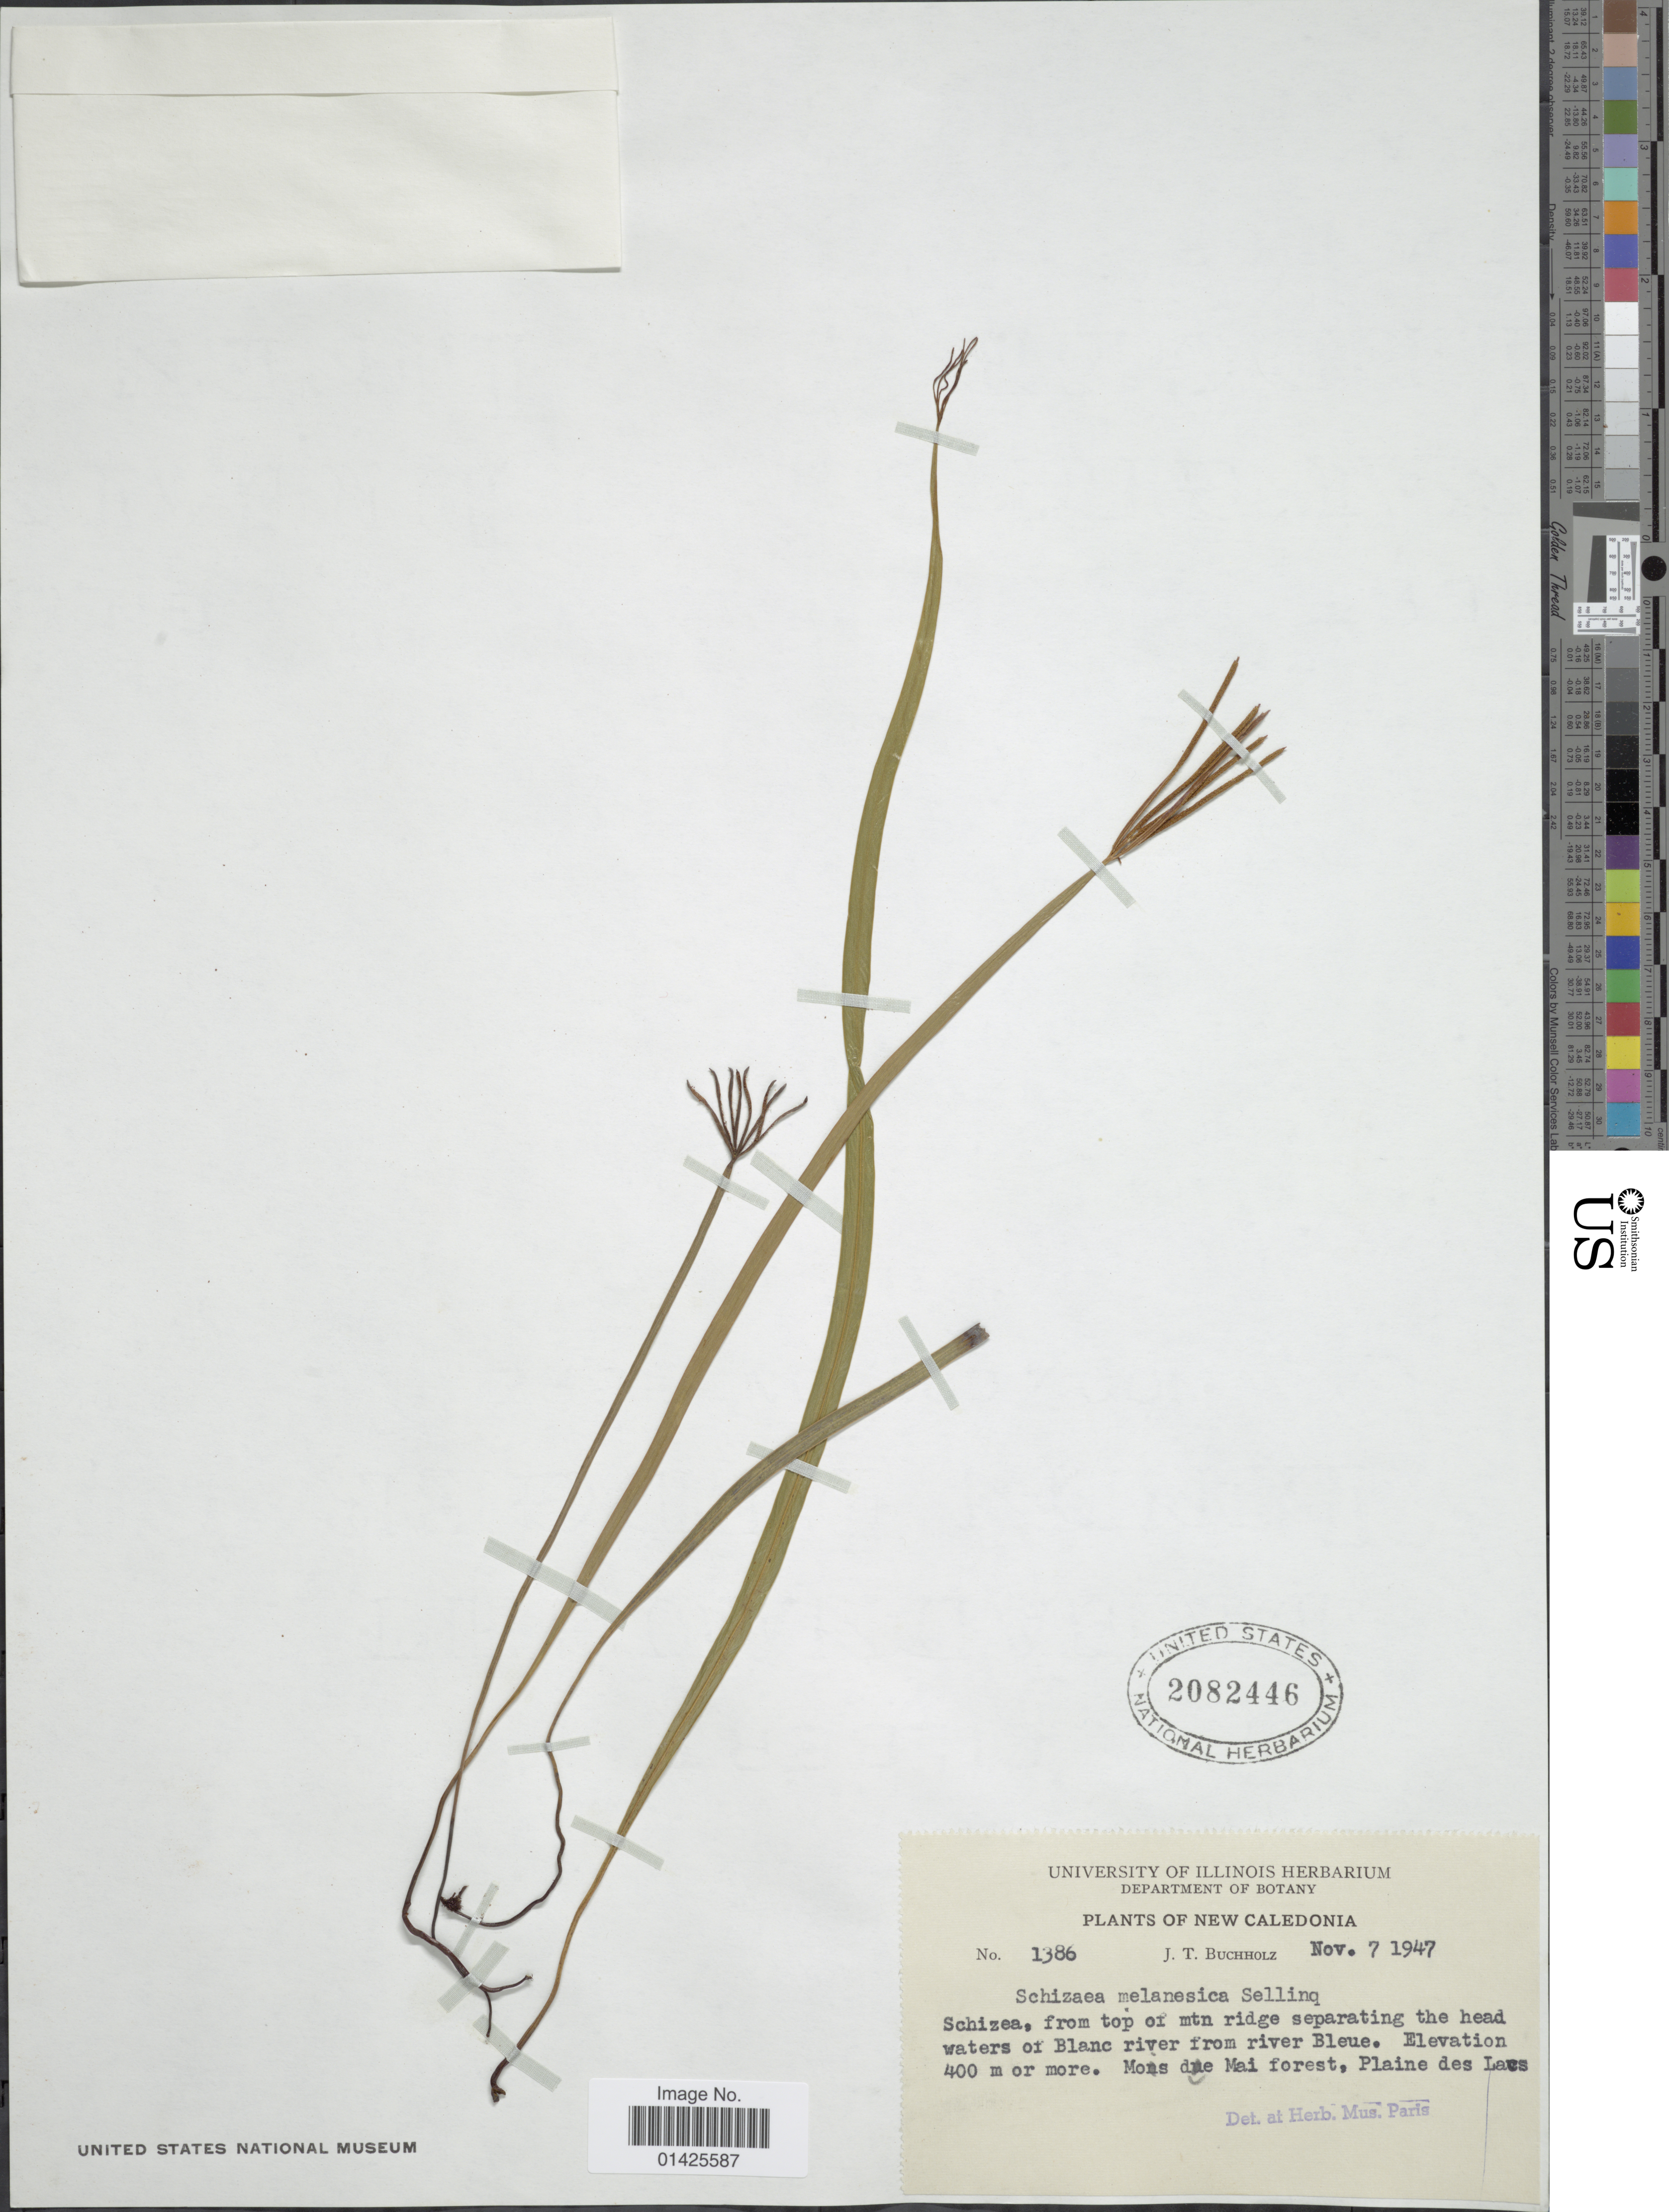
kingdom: Plantae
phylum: Tracheophyta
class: Polypodiopsida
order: Schizaeales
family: Schizaeaceae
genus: Actinostachys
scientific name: Actinostachys melanesica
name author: C.F. Reed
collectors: J. T. Buchholz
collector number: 1386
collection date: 1947-11-07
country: New Caledonia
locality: Schizea, from top of mtn ridge sepereating the head waters of Blanc river from river Bleue, Mois due Mai forest, Plaine des Laes [interpreted]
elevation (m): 400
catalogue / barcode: US 2082446